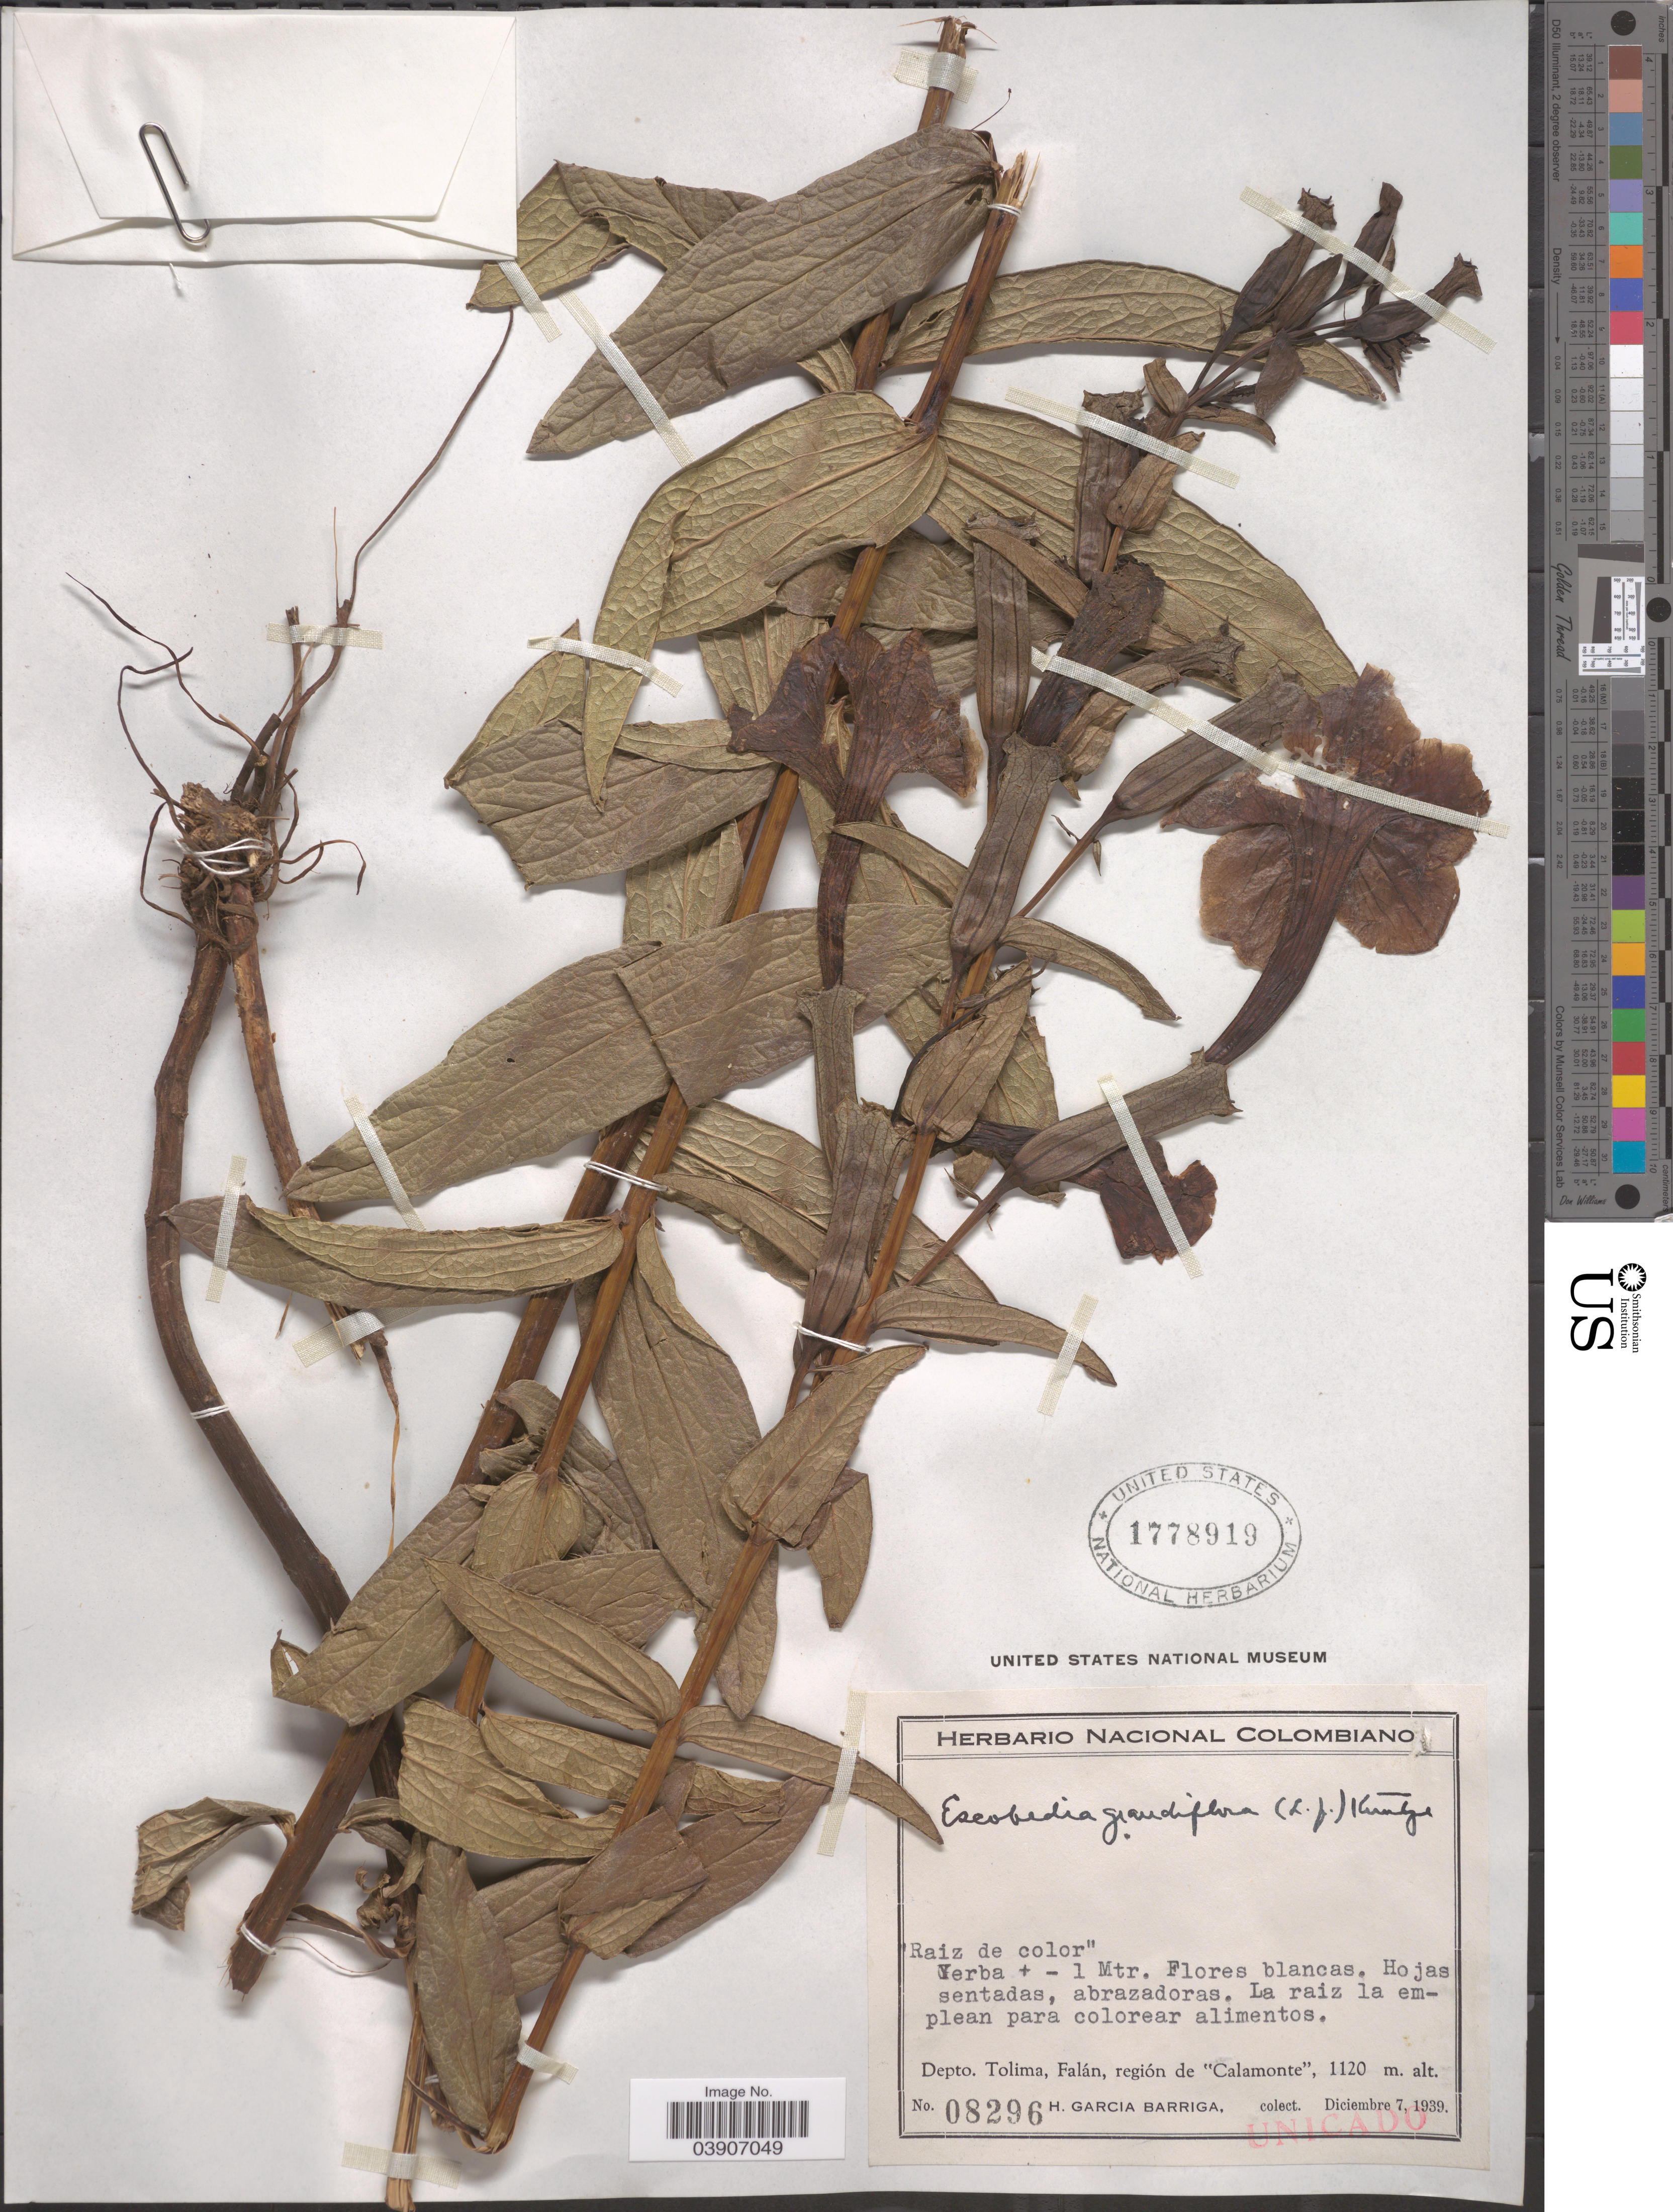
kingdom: Plantae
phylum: Tracheophyta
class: Magnoliopsida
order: Lamiales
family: Orobanchaceae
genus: Escobedia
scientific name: Escobedia grandiflora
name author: (L. f.) Kuntze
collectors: H. García Barriga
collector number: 08296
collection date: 1939-12-07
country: Colombia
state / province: Tolima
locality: Depto. Tolima, Falán, región de 'Calamonte'.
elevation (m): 1120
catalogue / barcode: US 1778919